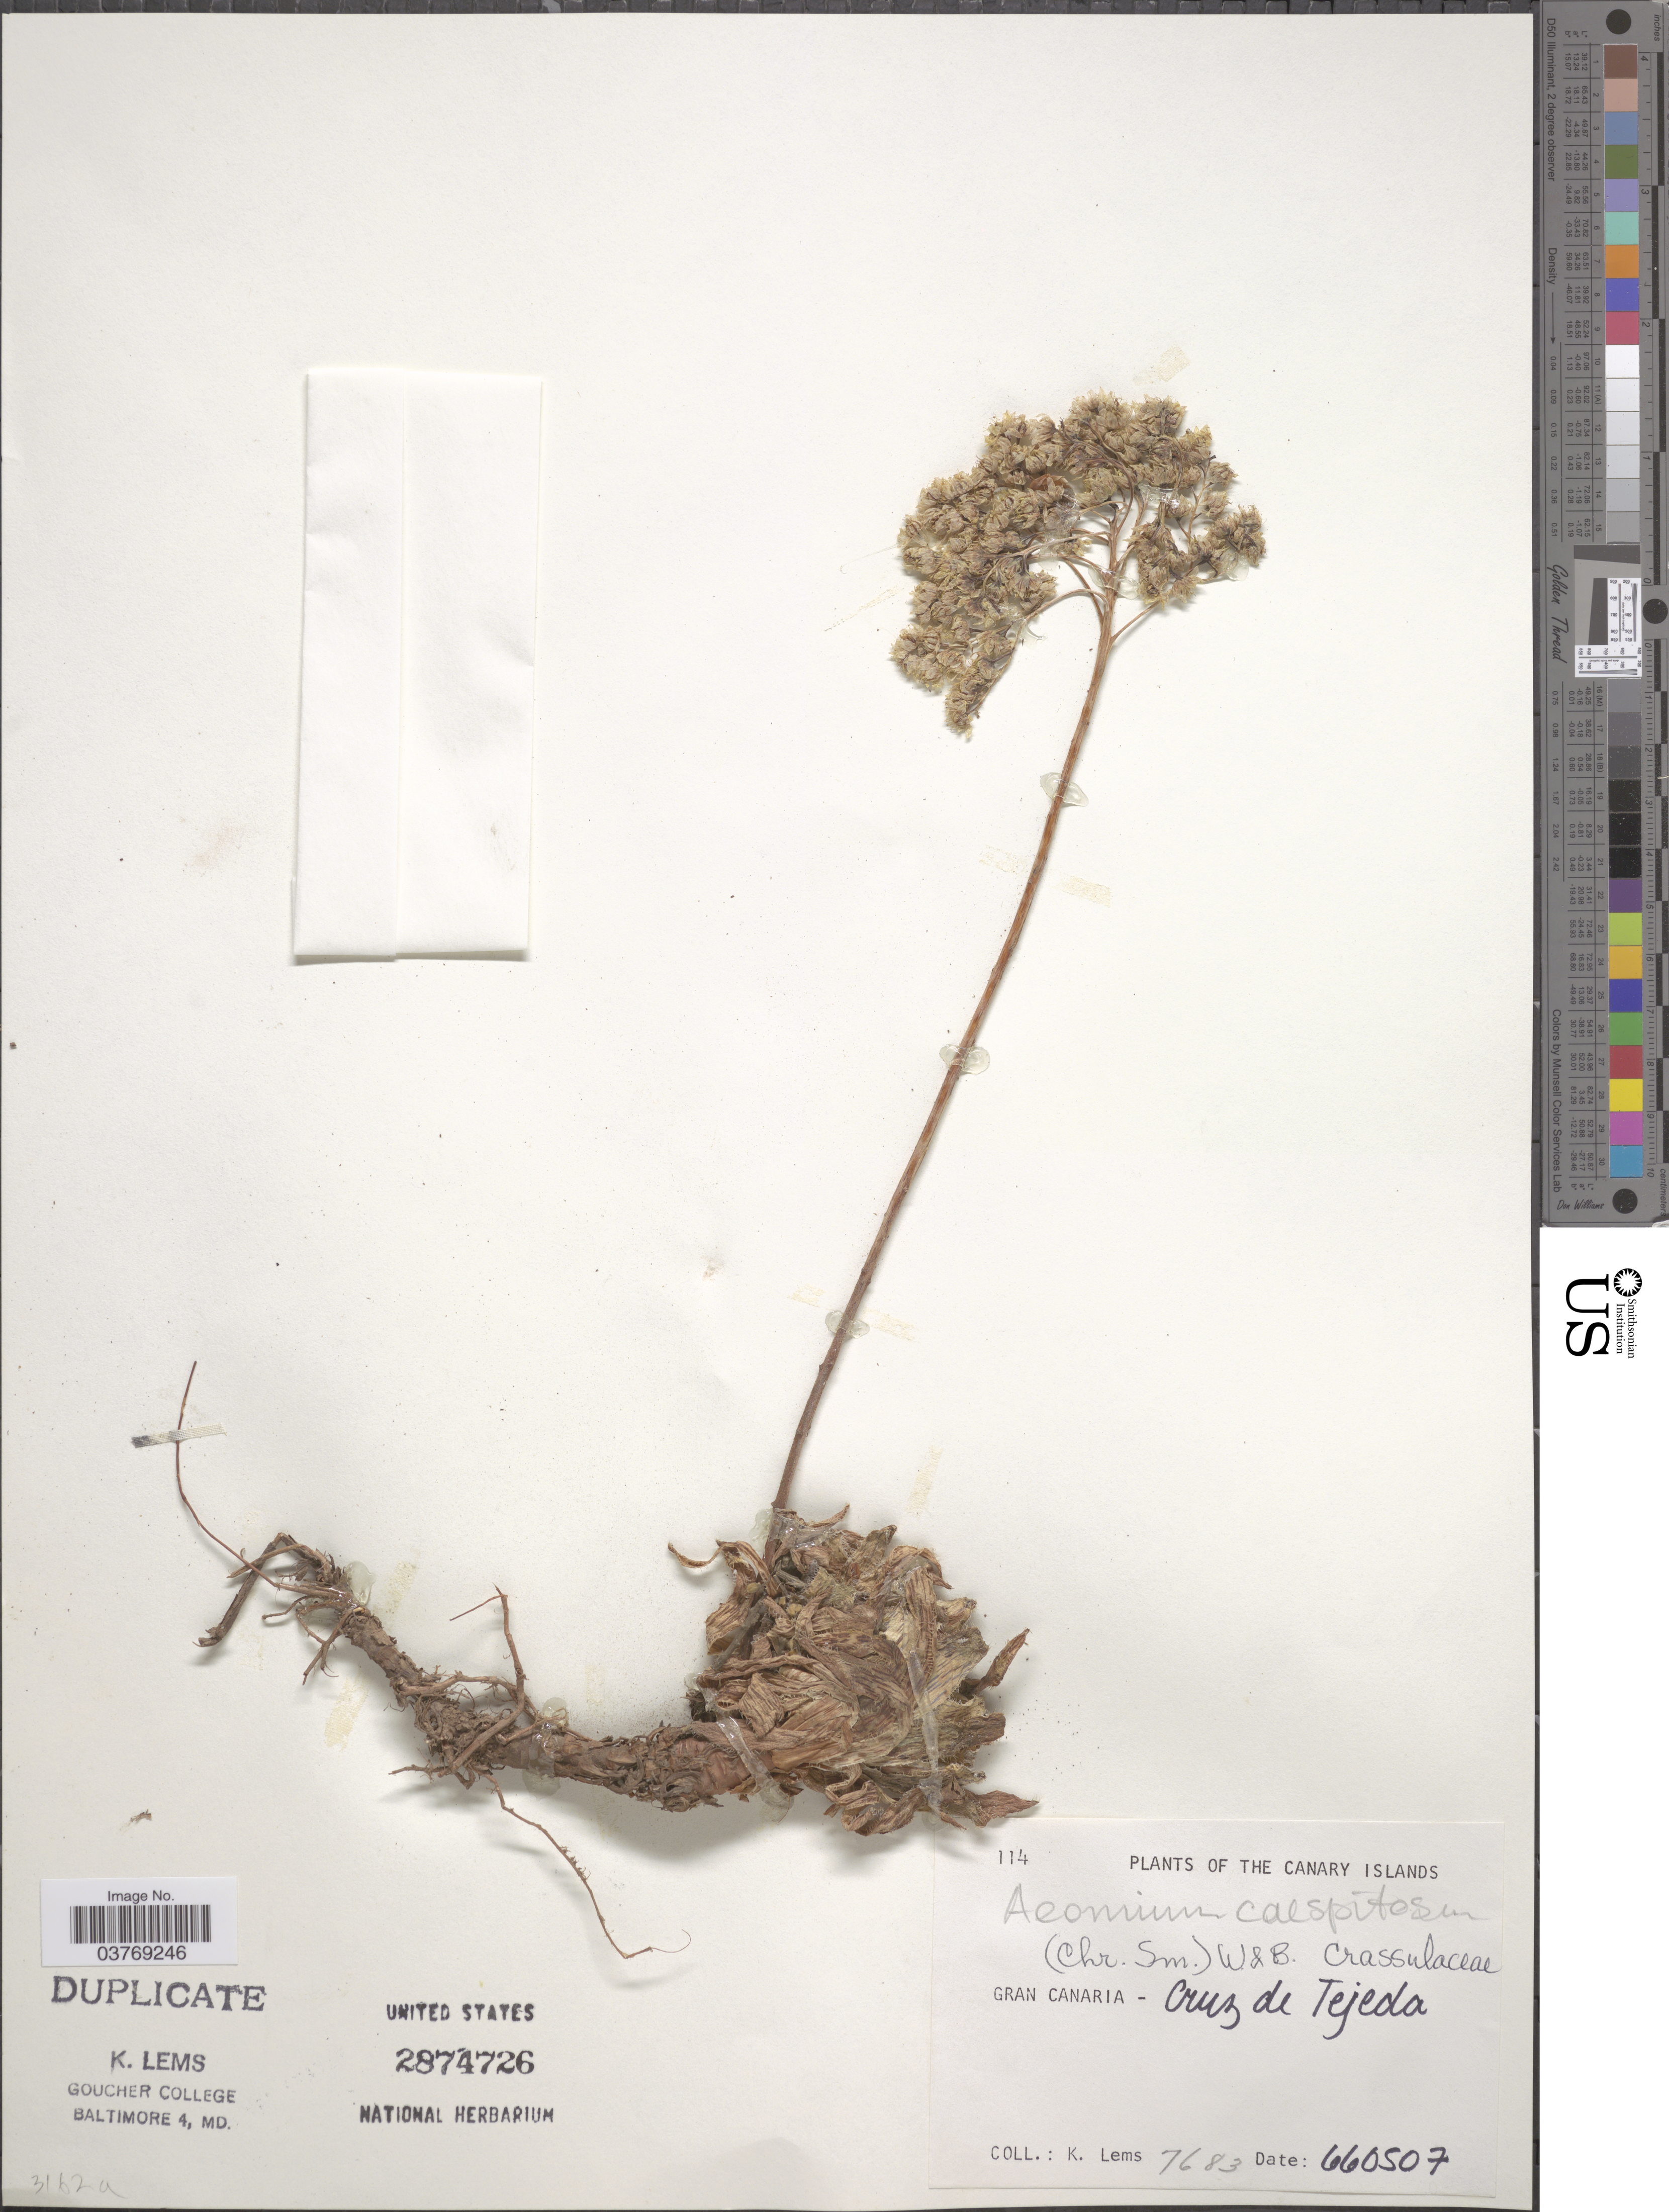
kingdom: Plantae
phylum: Tracheophyta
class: Magnoliopsida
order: Saxifragales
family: Crassulaceae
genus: Aeonium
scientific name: Aeonium caespitosum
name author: (C. Sm. ex Link) Webb & Berthel.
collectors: K. Lems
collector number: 7683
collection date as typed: Transcribed d/m/y: 7/5/66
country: Spain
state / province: Canarias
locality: The Canary Islands. Gran Canaria - Cruz de Tejeda.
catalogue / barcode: US 2874726